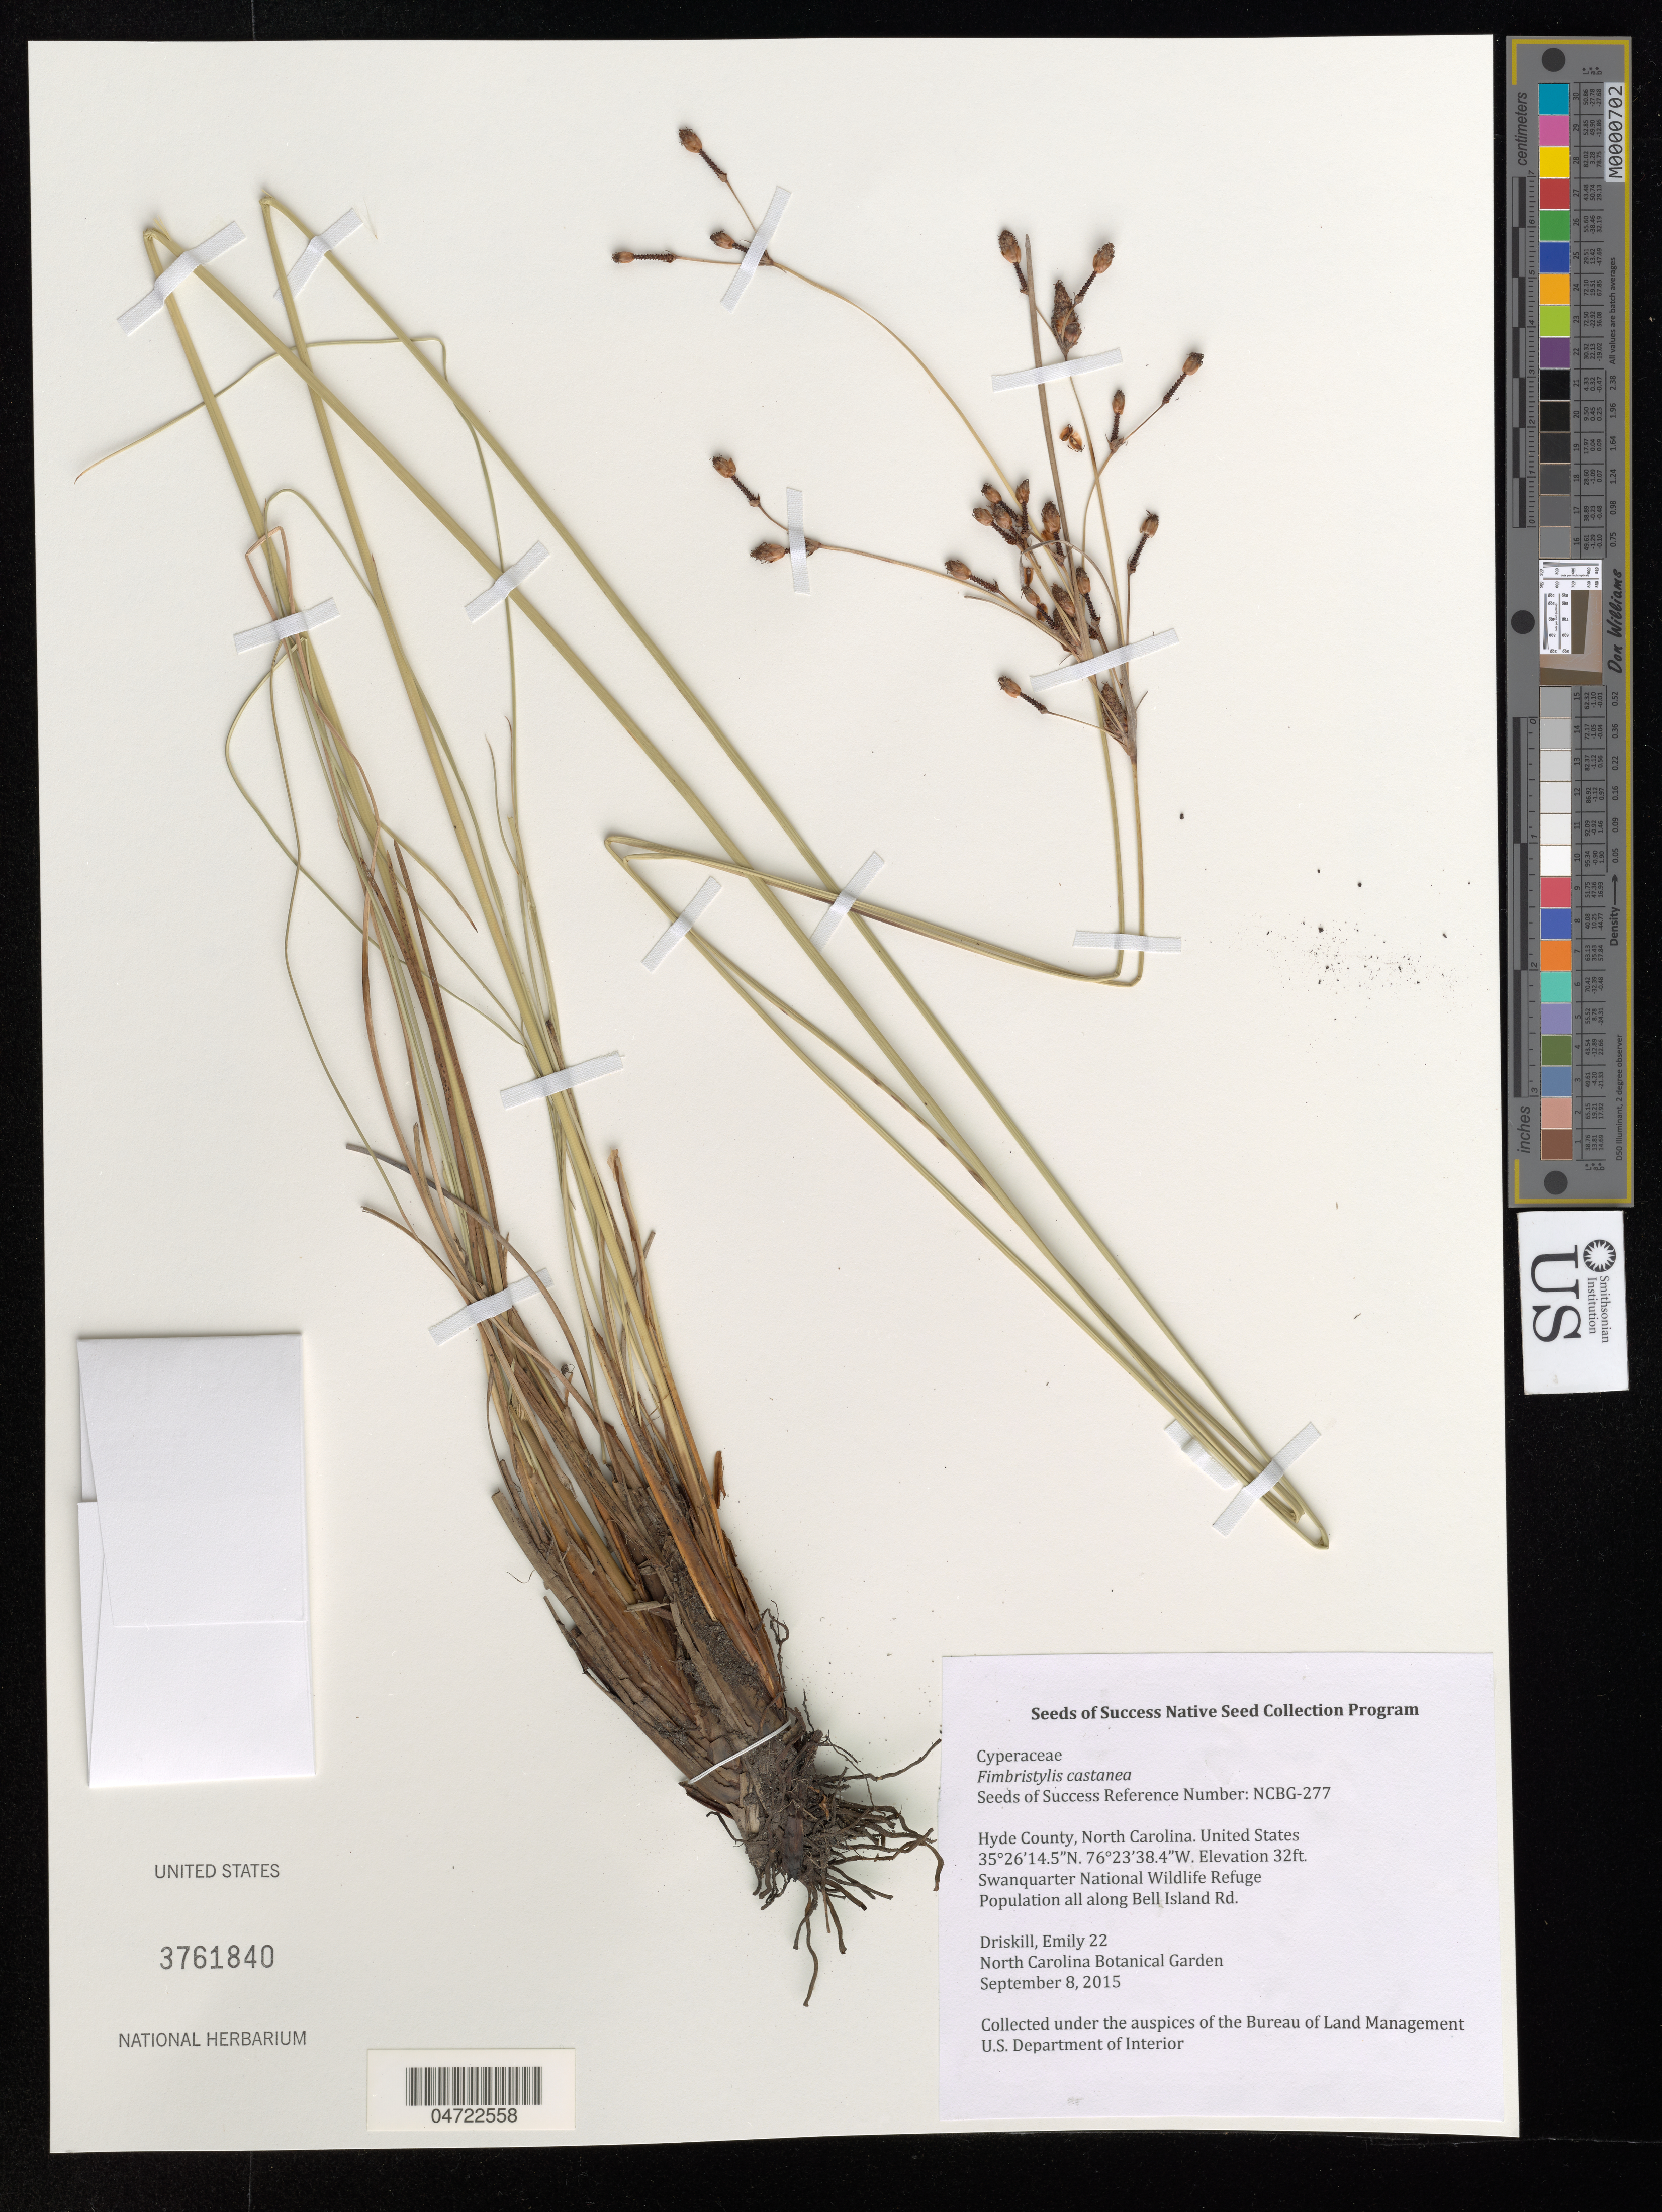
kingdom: Plantae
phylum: Tracheophyta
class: Liliopsida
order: Poales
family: Cyperaceae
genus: Fimbristylis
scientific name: Fimbristylis castanea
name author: (Michx.) Vahl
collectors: E. Driskill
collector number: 22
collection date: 2015-09-08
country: United States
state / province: North Carolina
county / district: Hyde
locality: Hyde County. Swanquarter National Wildlife Refige. Population all along Bell Island Rd.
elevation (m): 10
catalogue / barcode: US 3761840